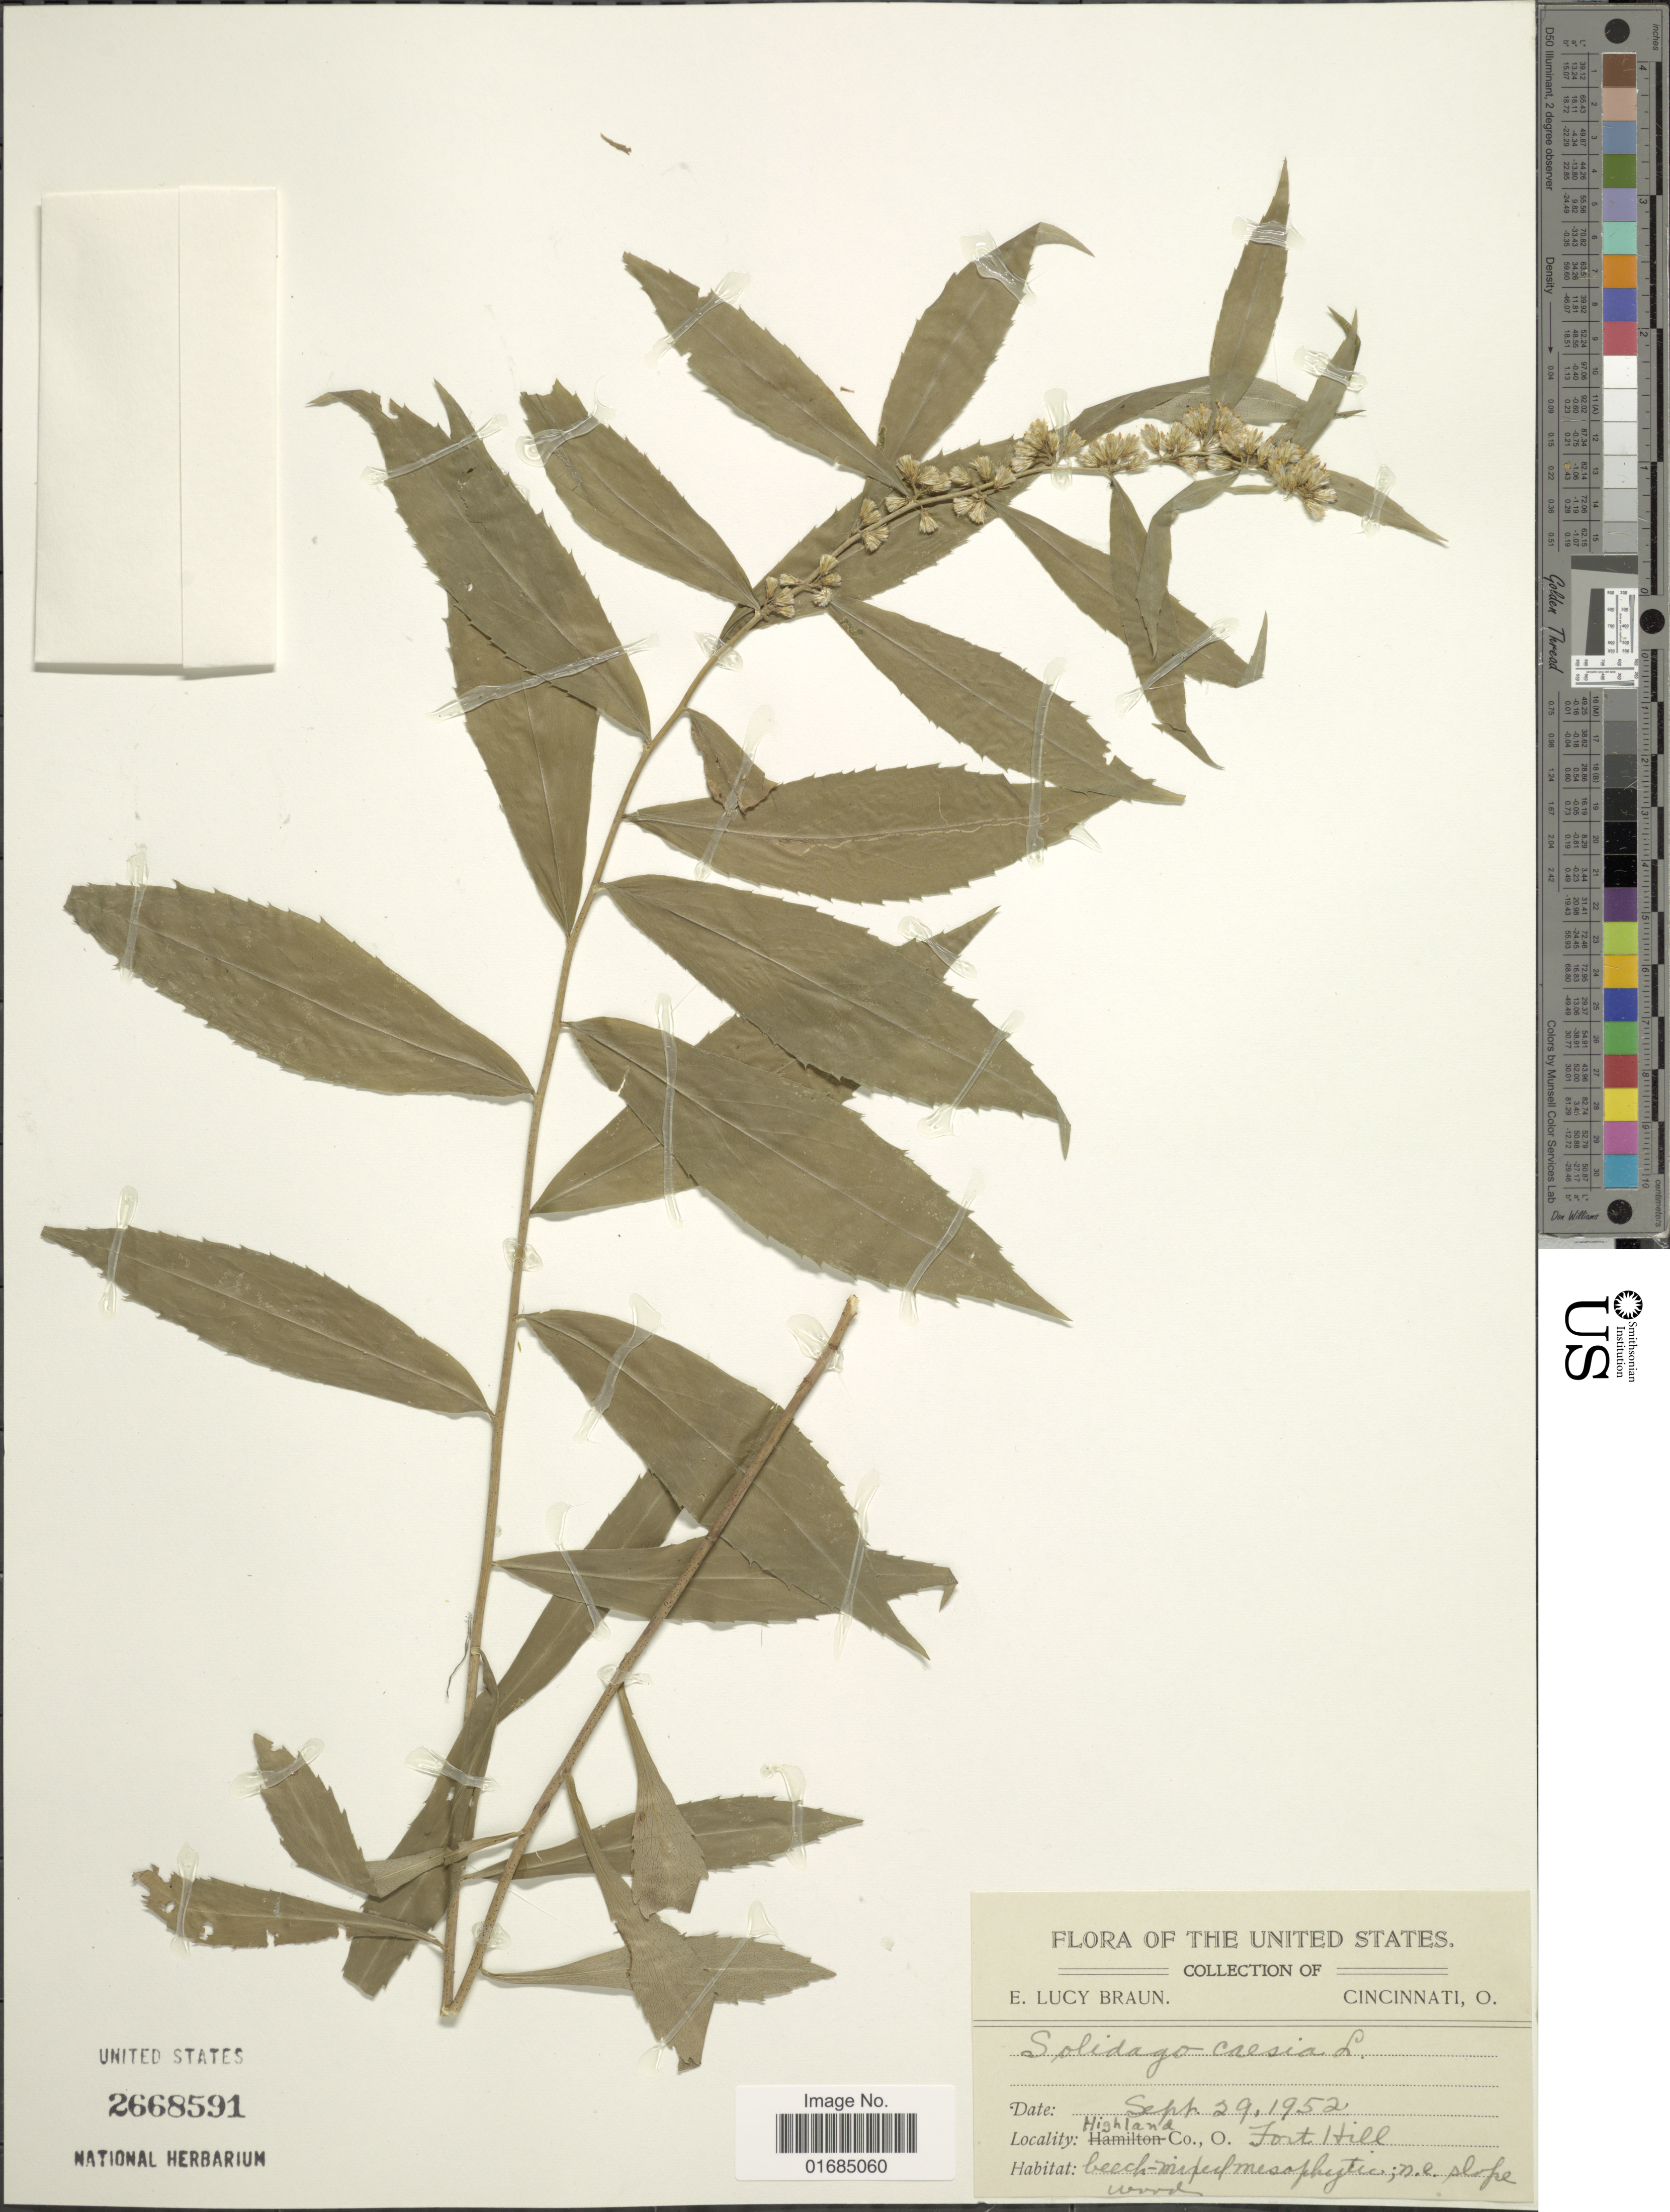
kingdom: Plantae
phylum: Tracheophyta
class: Magnoliopsida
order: Asterales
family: Asteraceae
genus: Solidago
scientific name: Solidago caesia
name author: L.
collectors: E. L. Braun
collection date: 1952-09-29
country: United States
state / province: Ohio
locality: Highland Co., O Fort Hill.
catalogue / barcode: US 2668591